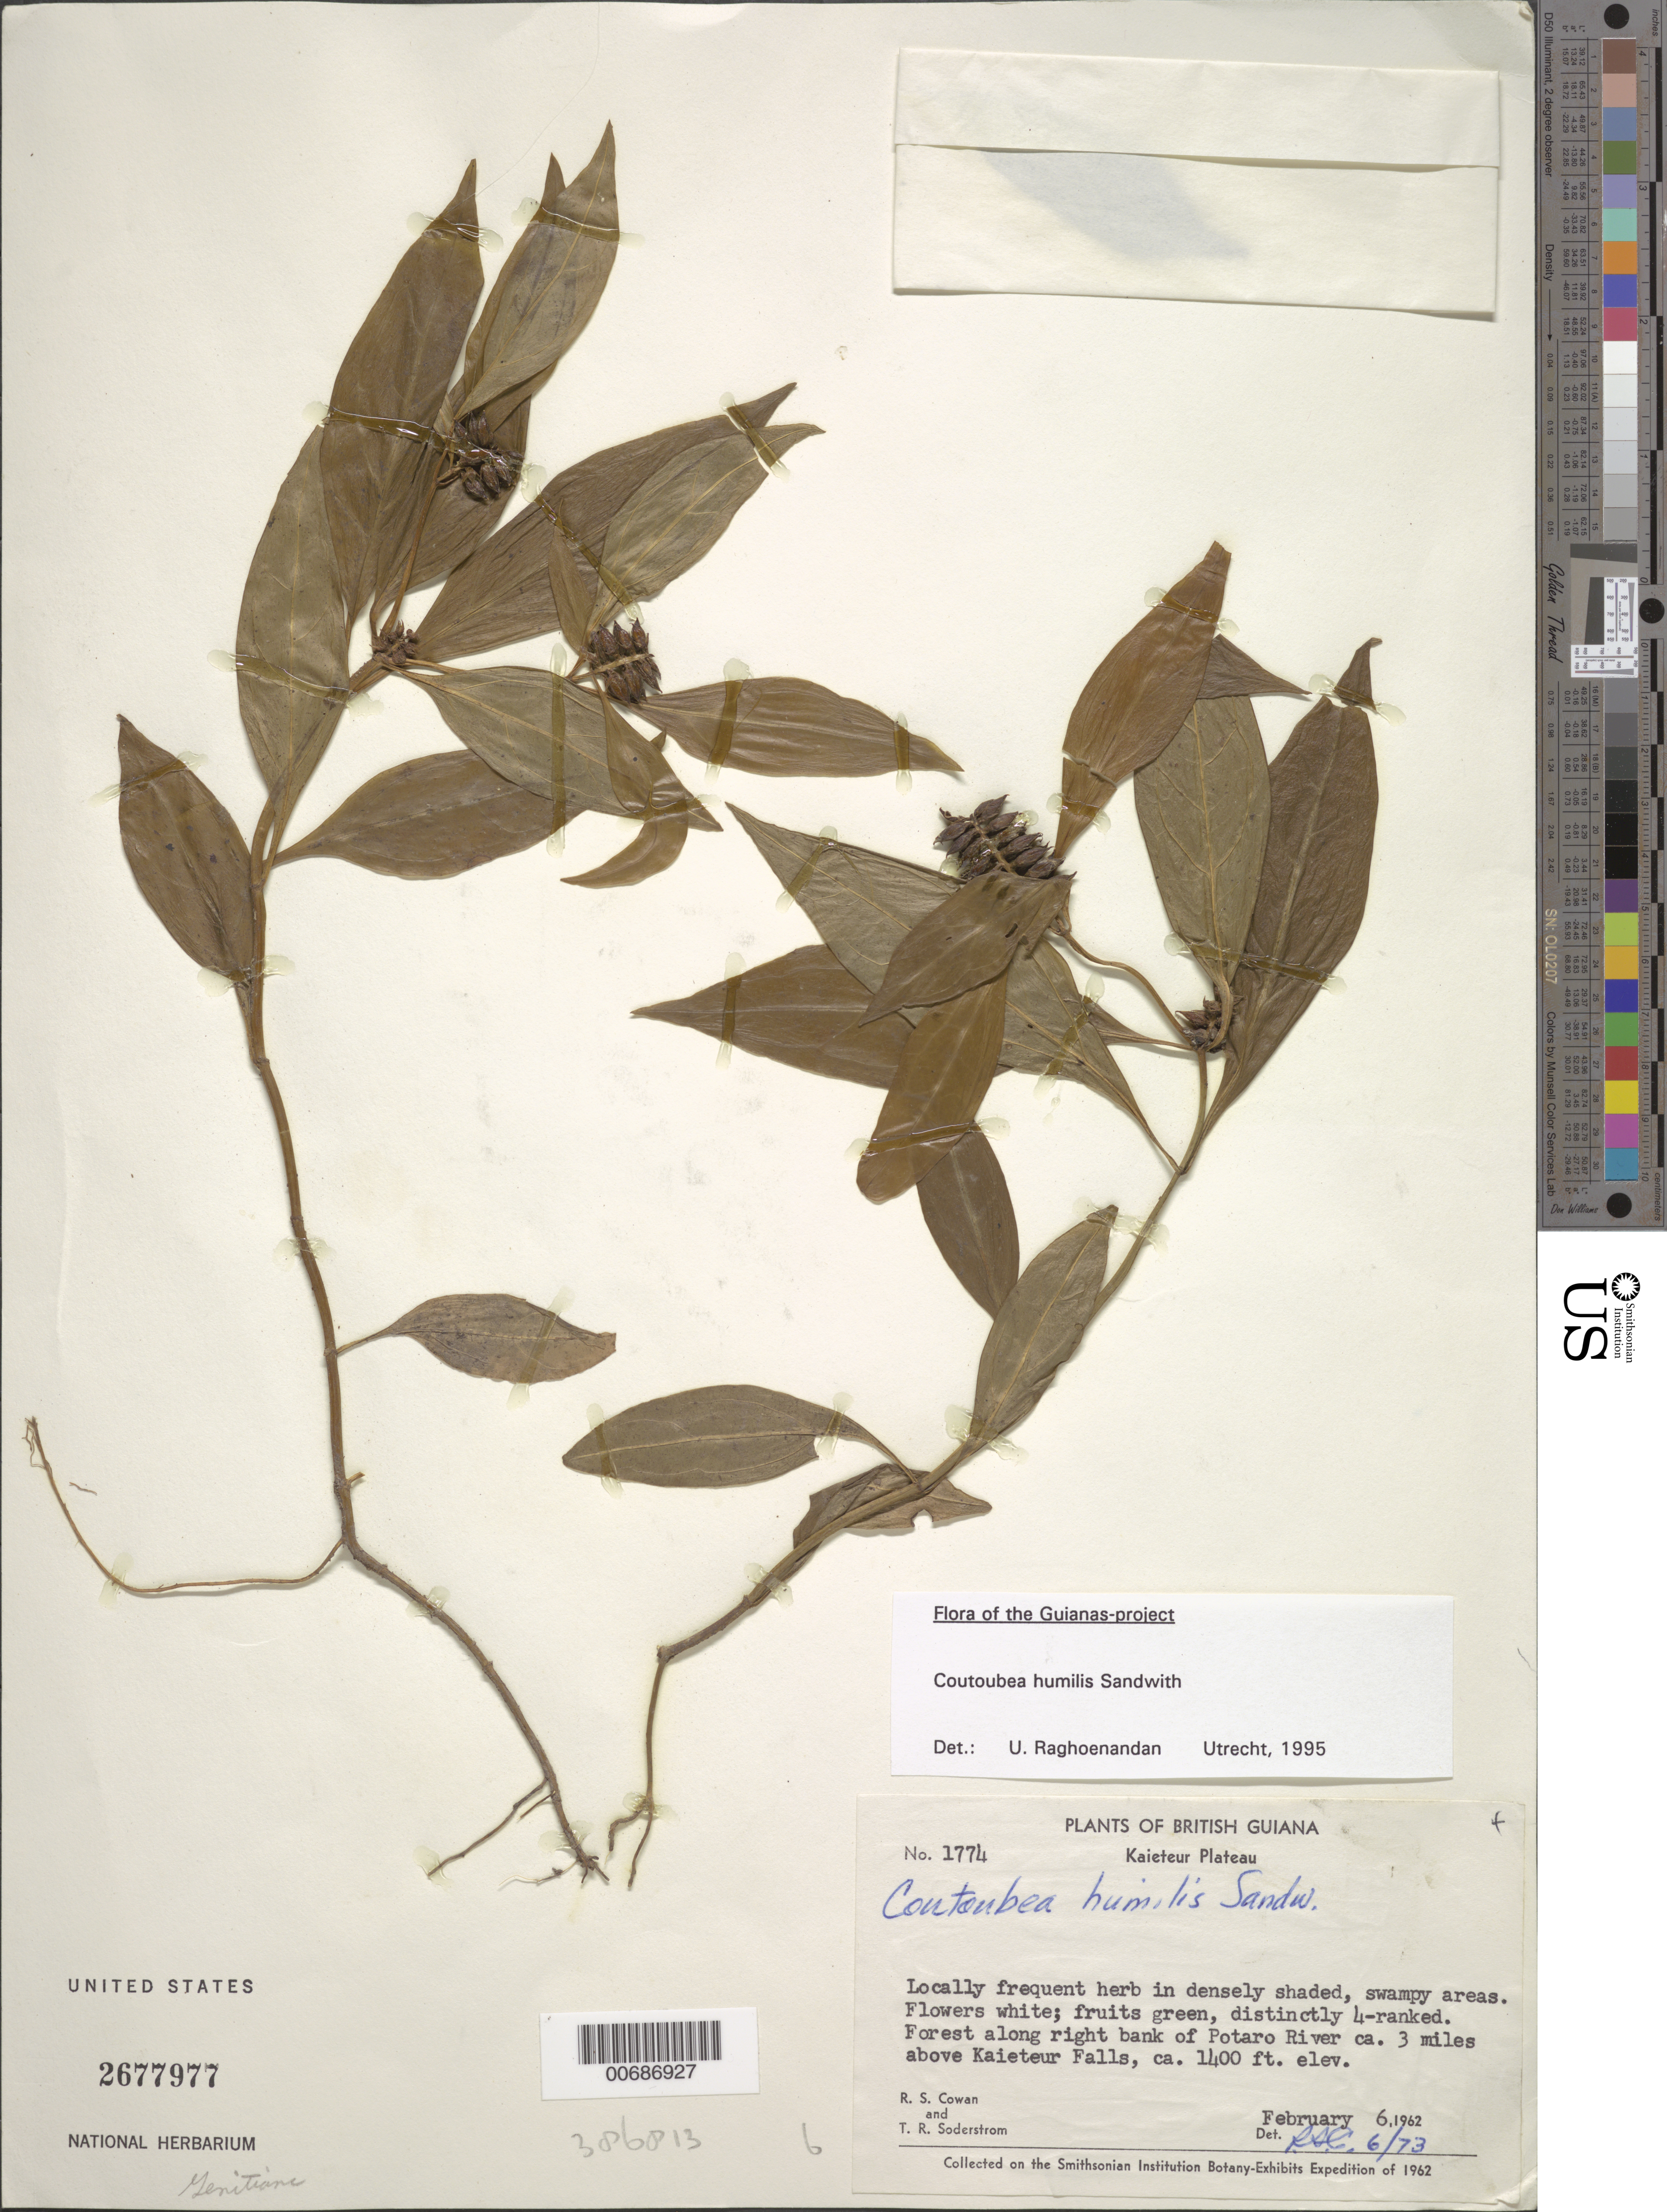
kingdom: Plantae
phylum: Tracheophyta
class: Magnoliopsida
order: Gentianales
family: Gentianaceae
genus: Coutoubea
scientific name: Coutoubea humilis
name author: Sandwith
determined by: Raghoenandan, U. P. D.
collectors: R. S. Cowan & T. R. Soderstrom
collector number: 1774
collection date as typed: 6-Feb-62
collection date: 1962-02-06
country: Guyana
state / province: Potaro-Siparuni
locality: Kaieteur Plateau, Potaro R., 3 mi. above Kaieteur Falls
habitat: Densely shaded, swampy areas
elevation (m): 427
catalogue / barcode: US 2677977